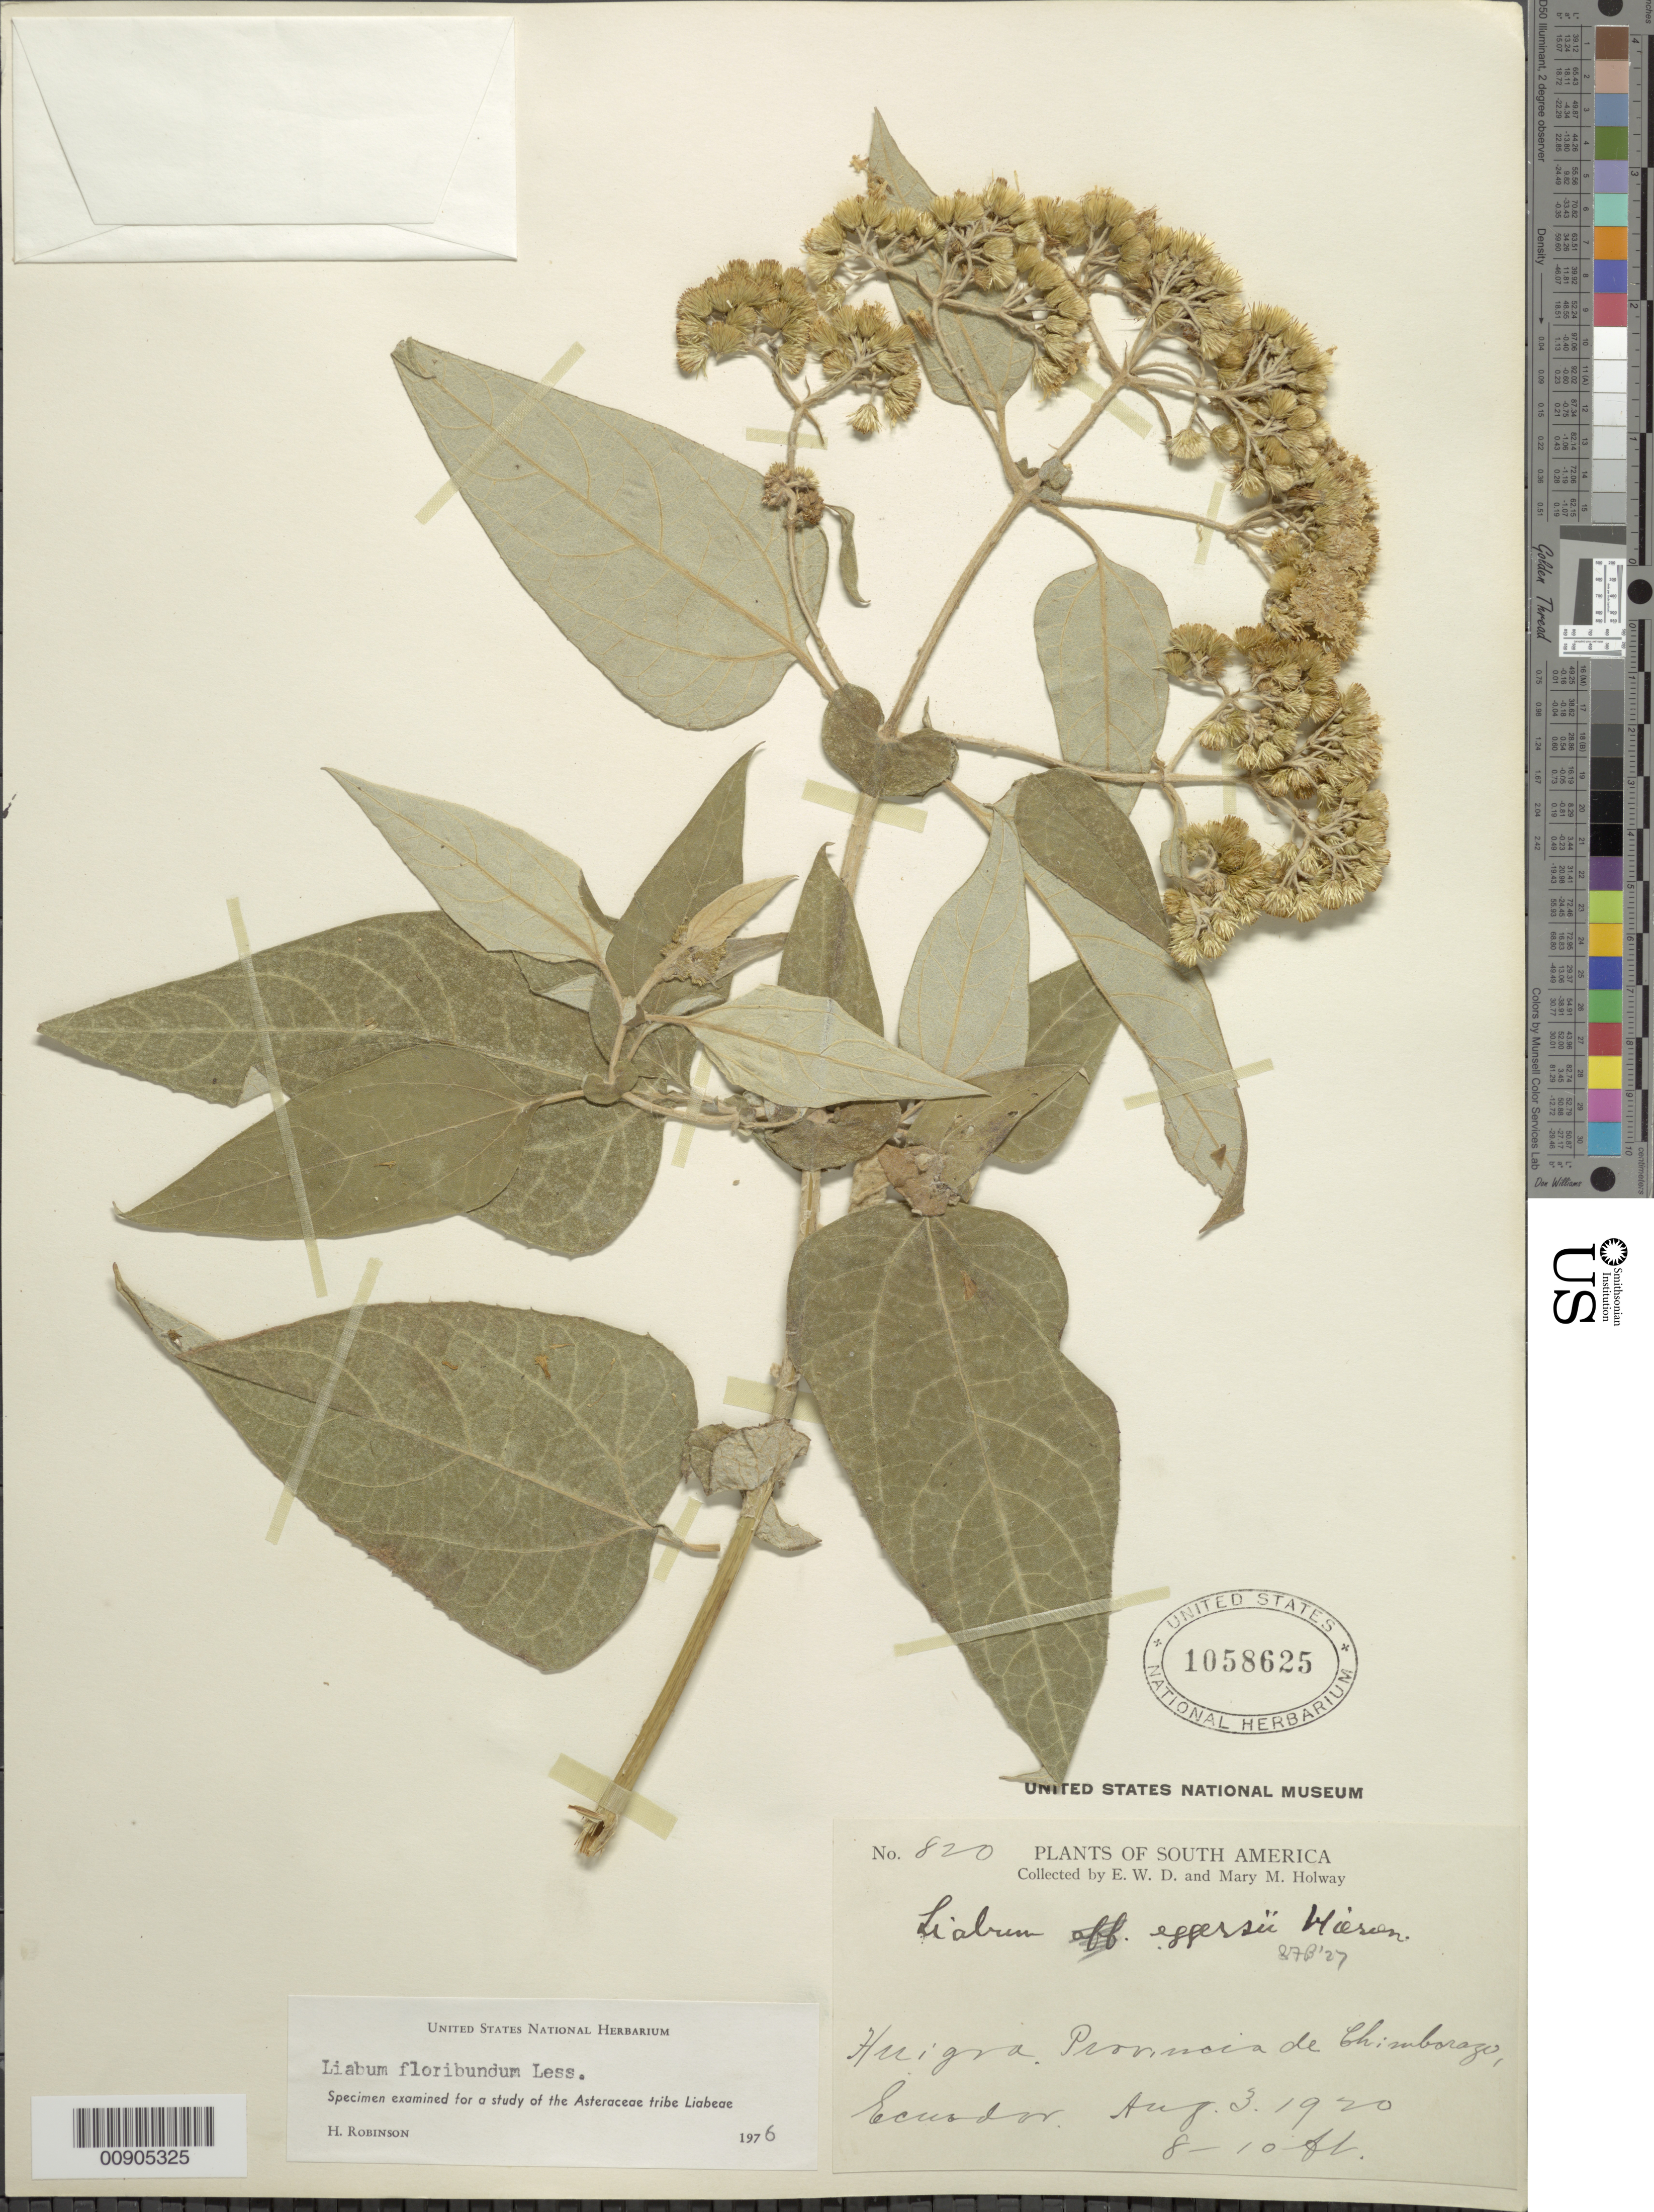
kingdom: Plantae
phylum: Tracheophyta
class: Magnoliopsida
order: Asterales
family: Asteraceae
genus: Liabum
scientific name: Liabum floribundum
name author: Less.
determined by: Robinson, Harold E., (US)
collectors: E. W. D. Holway & M. M. Holway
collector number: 820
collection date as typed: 3 August 1920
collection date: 1920-08-03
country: Ecuador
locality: Prov. Chimborazo, Huigra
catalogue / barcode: US 1058625